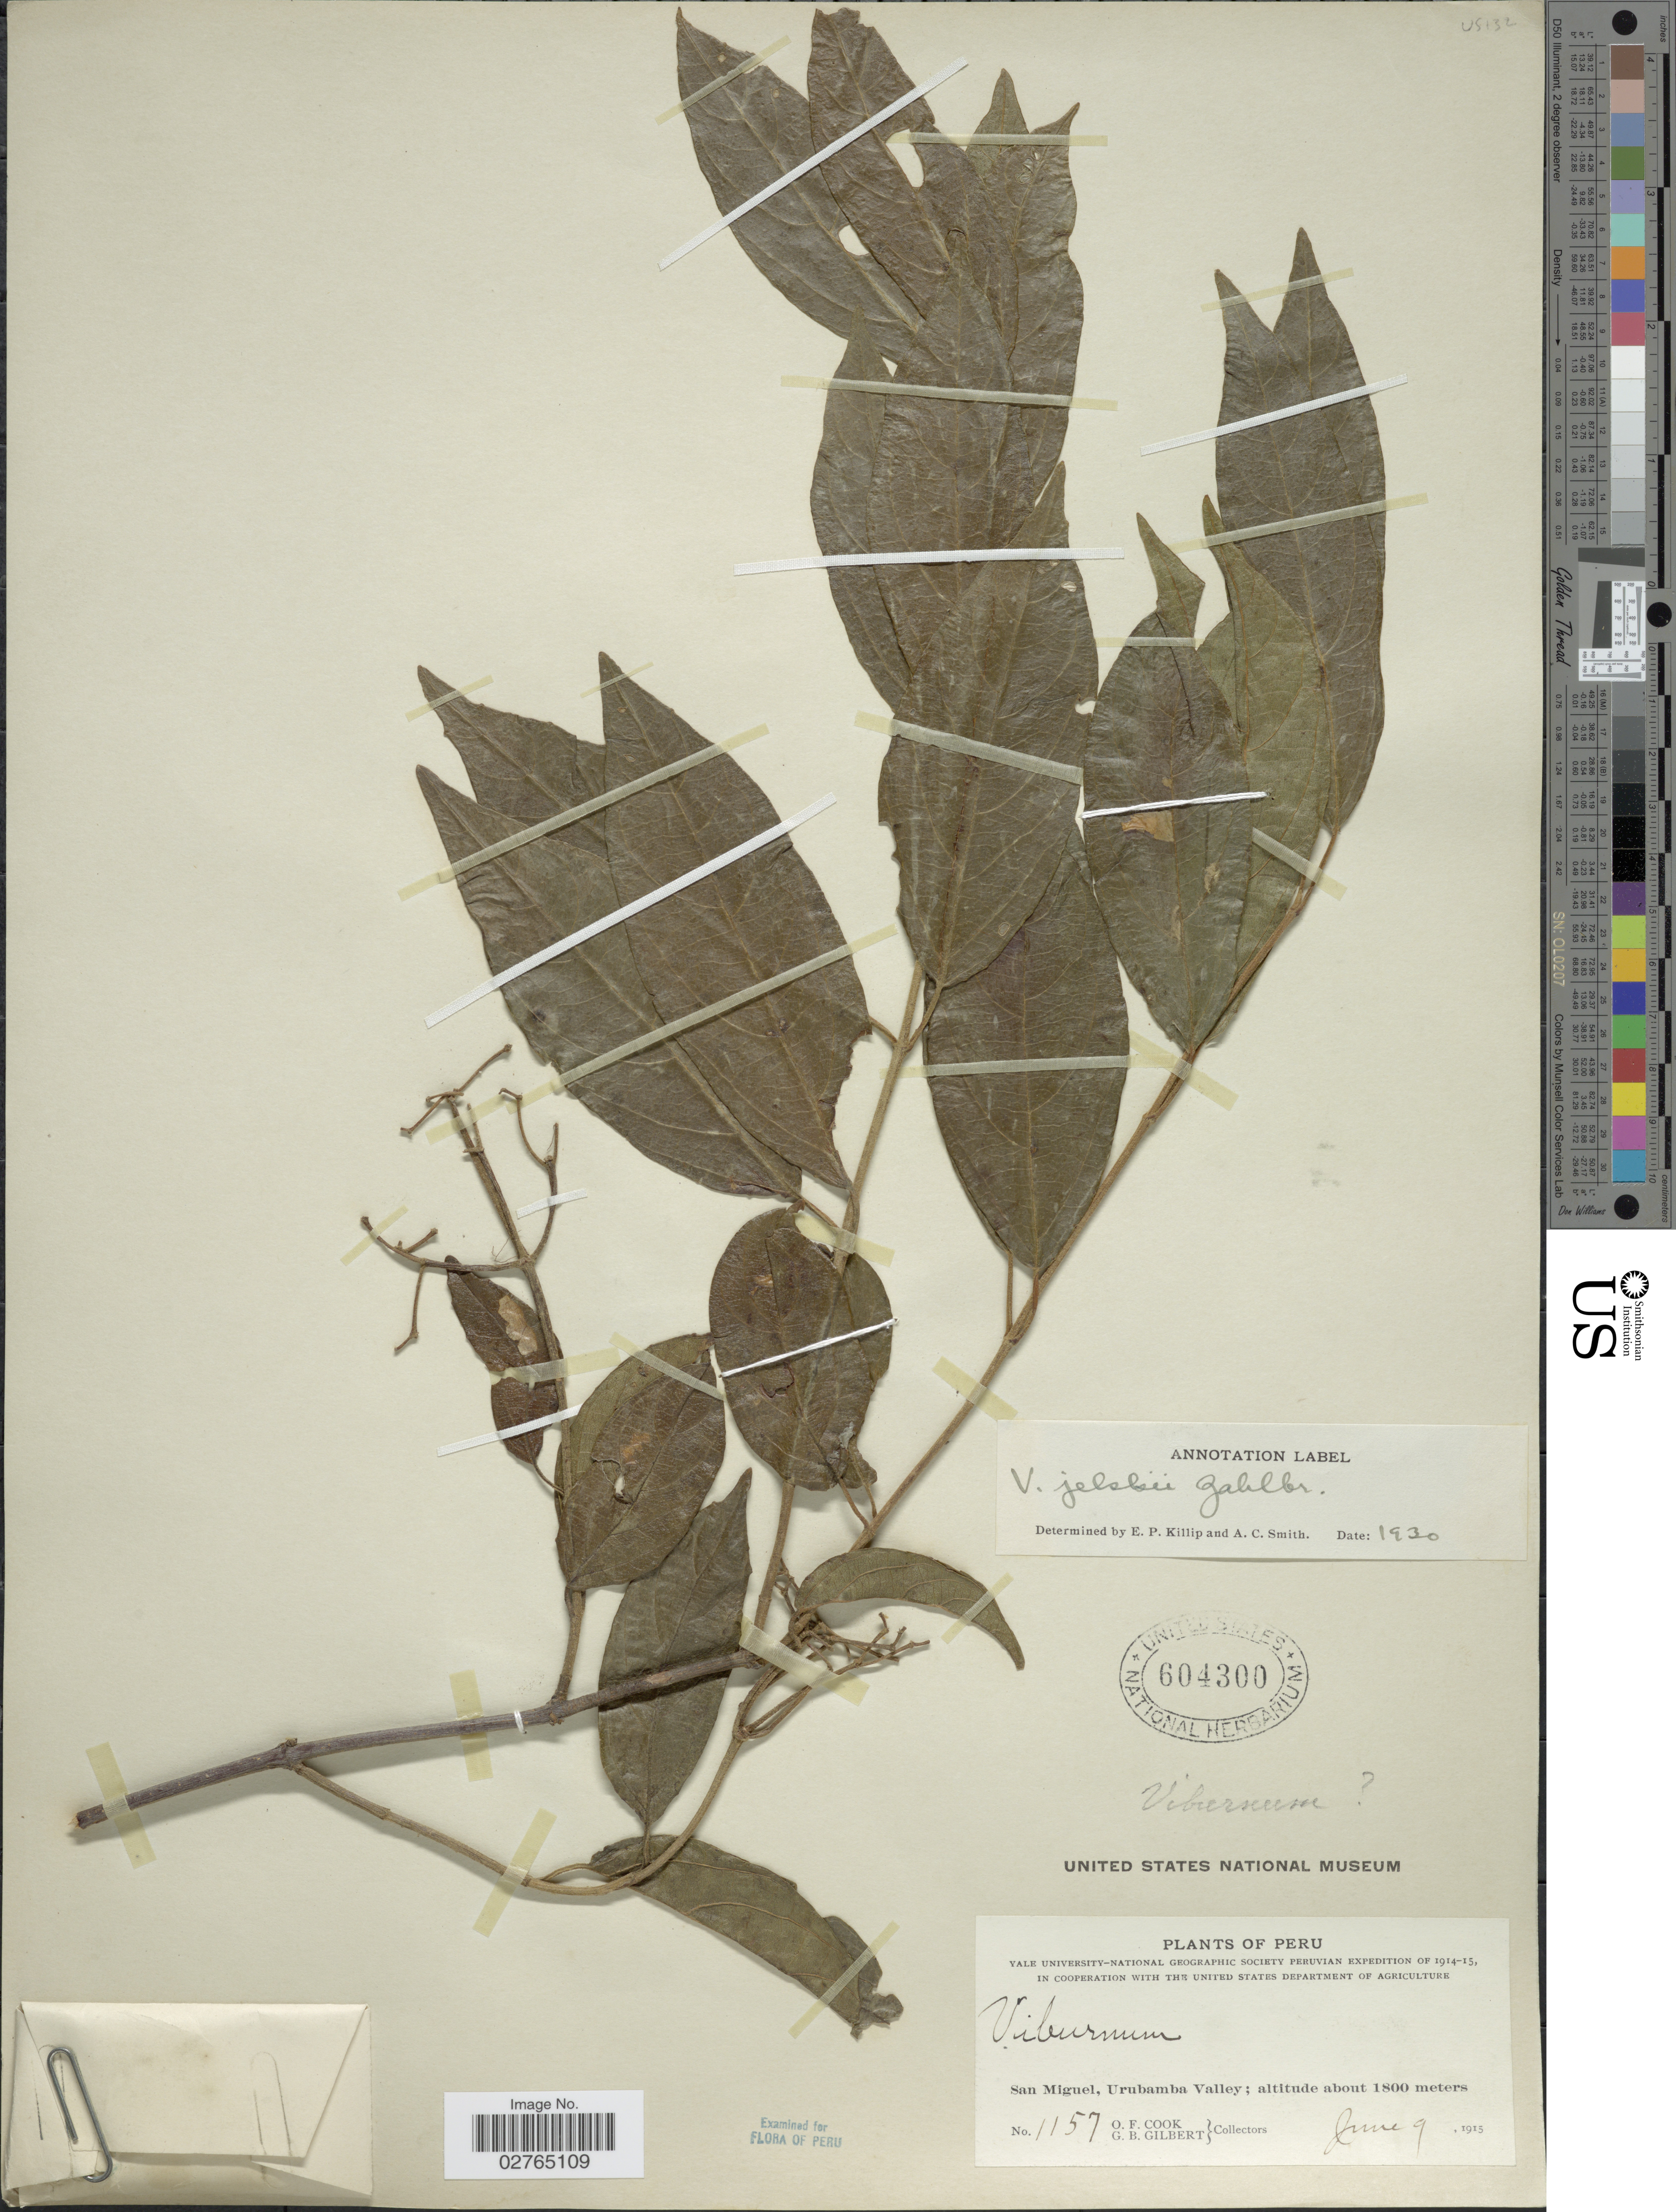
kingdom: Plantae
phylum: Tracheophyta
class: Magnoliopsida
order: Dipsacales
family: Viburnaceae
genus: Viburnum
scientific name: Viburnum jelskii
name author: Zahlbr.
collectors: O. F. Cook & G. B. Gilbert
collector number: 1157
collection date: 1915-06-09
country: Peru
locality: San Miguel, Urubamba Valley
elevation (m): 1800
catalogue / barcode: US 604300